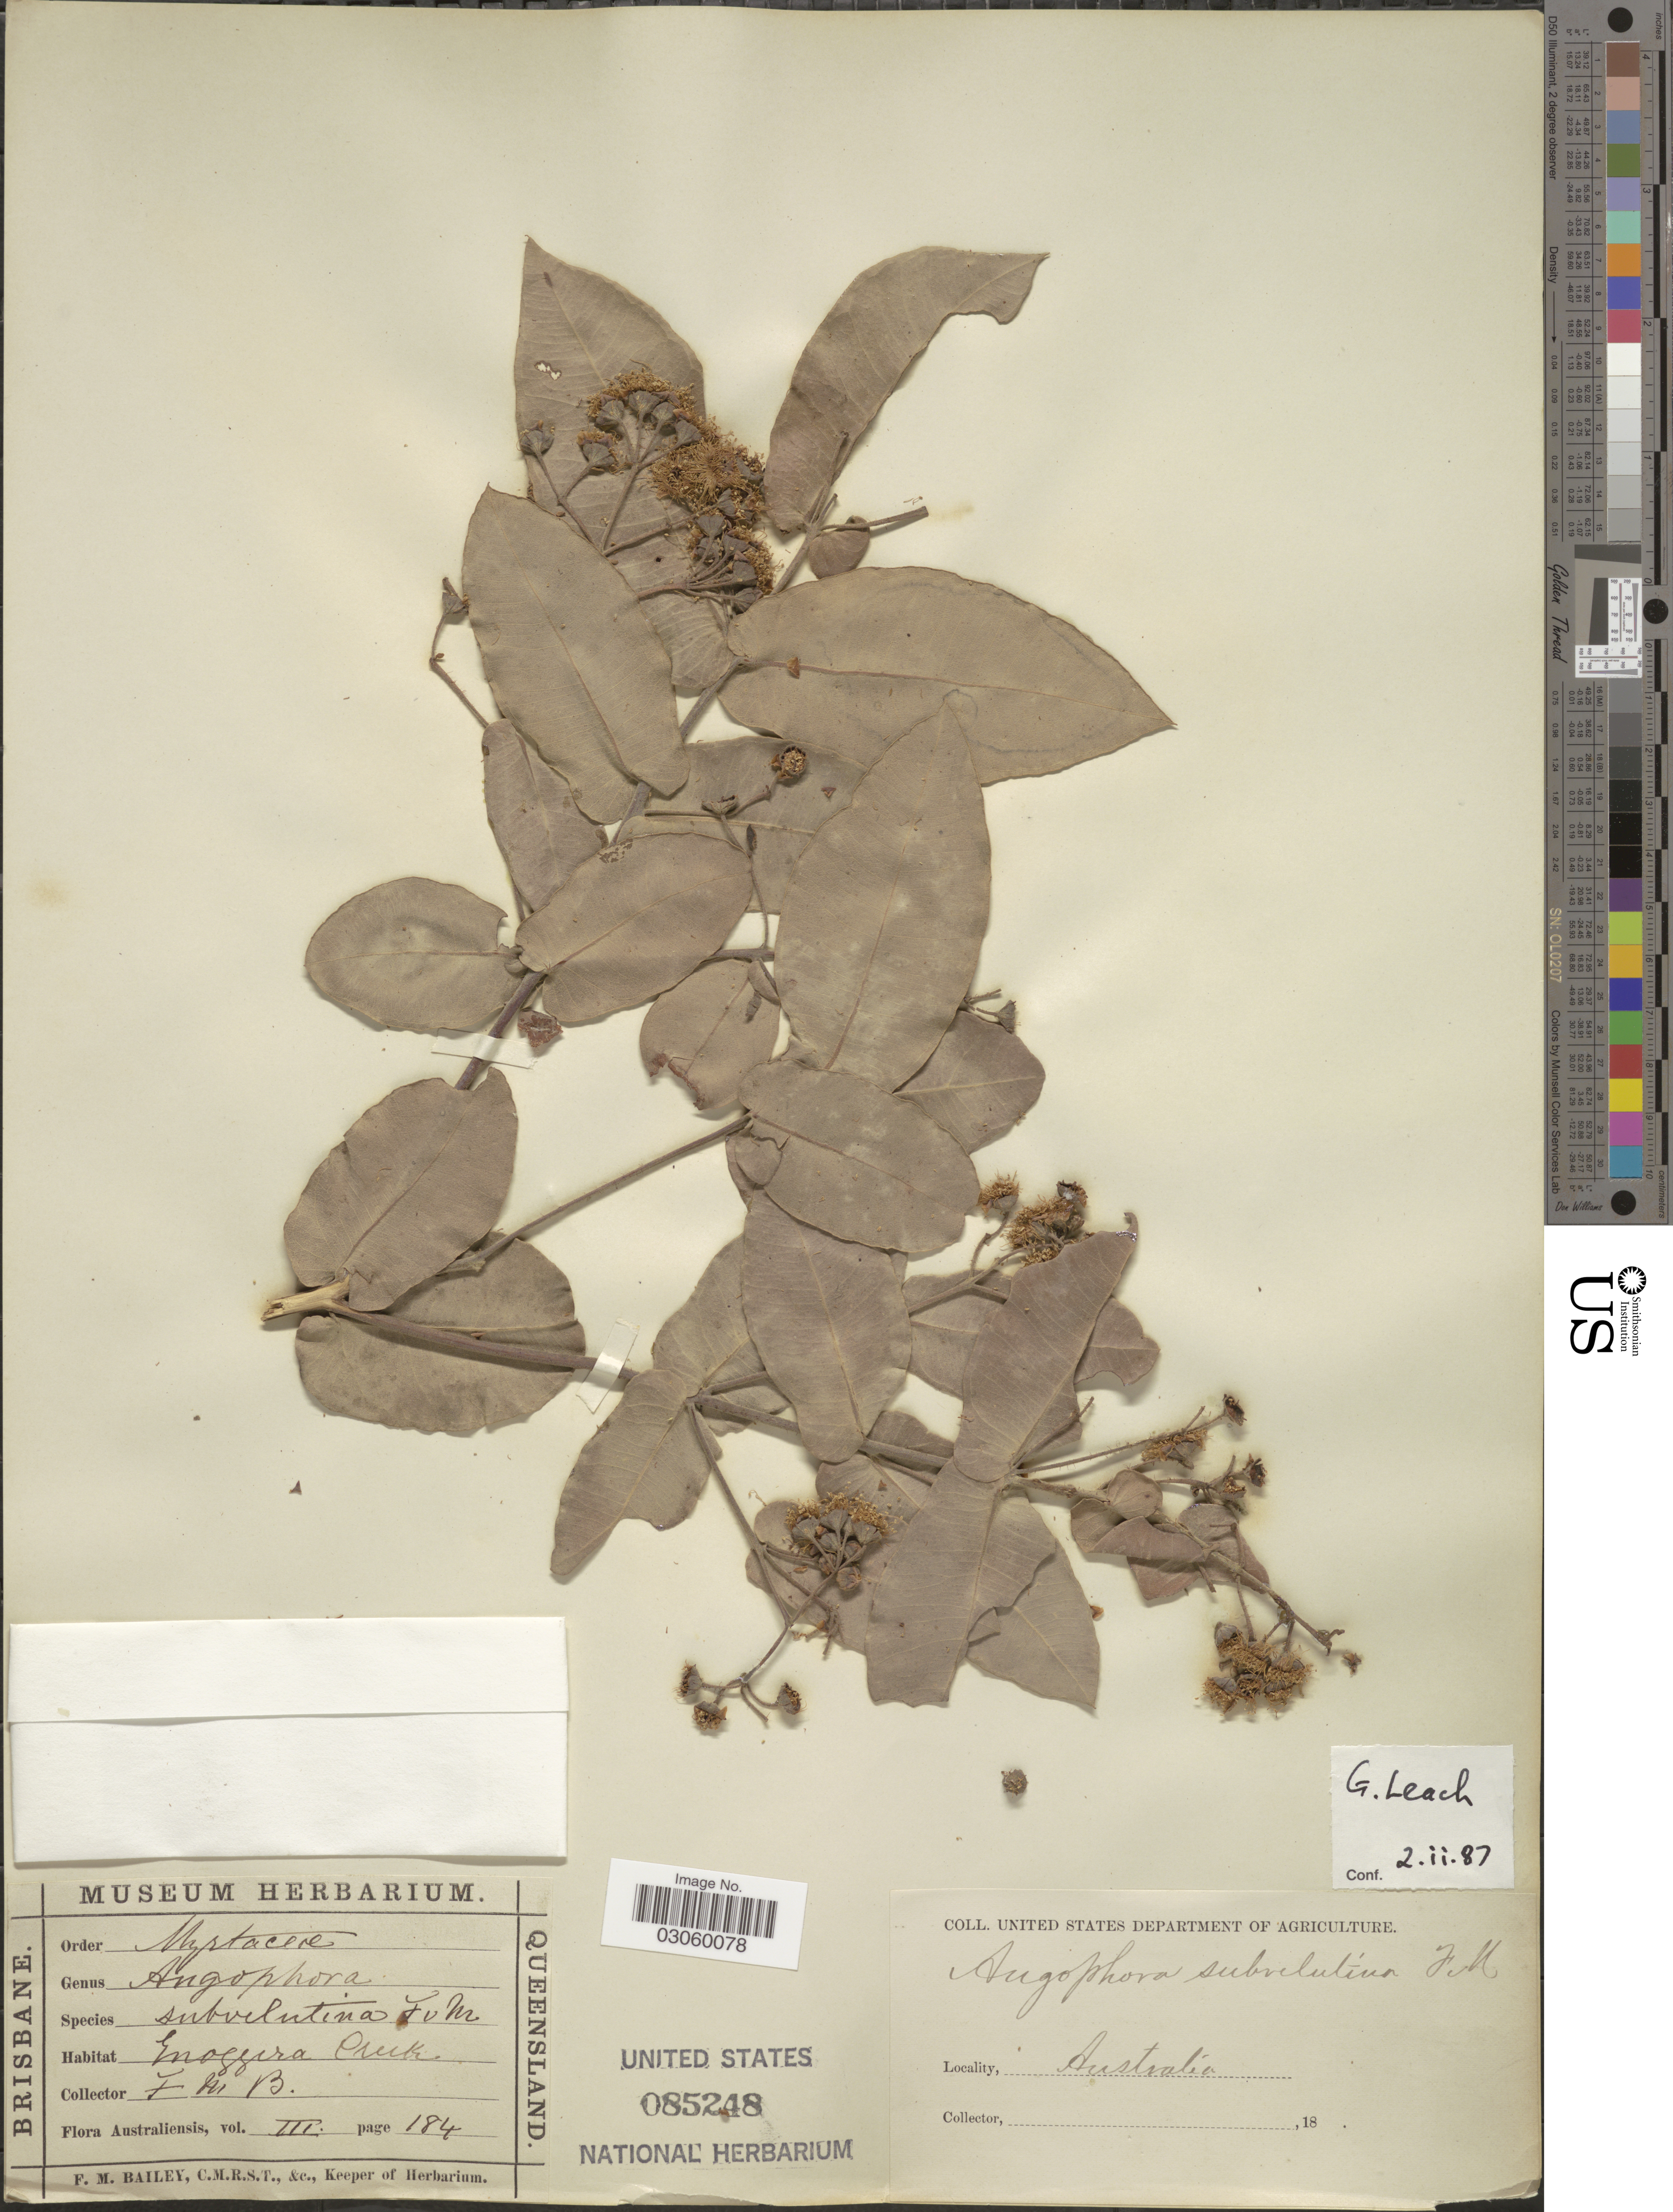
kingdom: Plantae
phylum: Tracheophyta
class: Magnoliopsida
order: Myrtales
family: Myrtaceae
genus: Angophora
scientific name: Angophora subvelutina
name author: F. Muell.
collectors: F. M. Bailey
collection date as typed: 18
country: Australia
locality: Enoggera Creek.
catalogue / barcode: US 85248